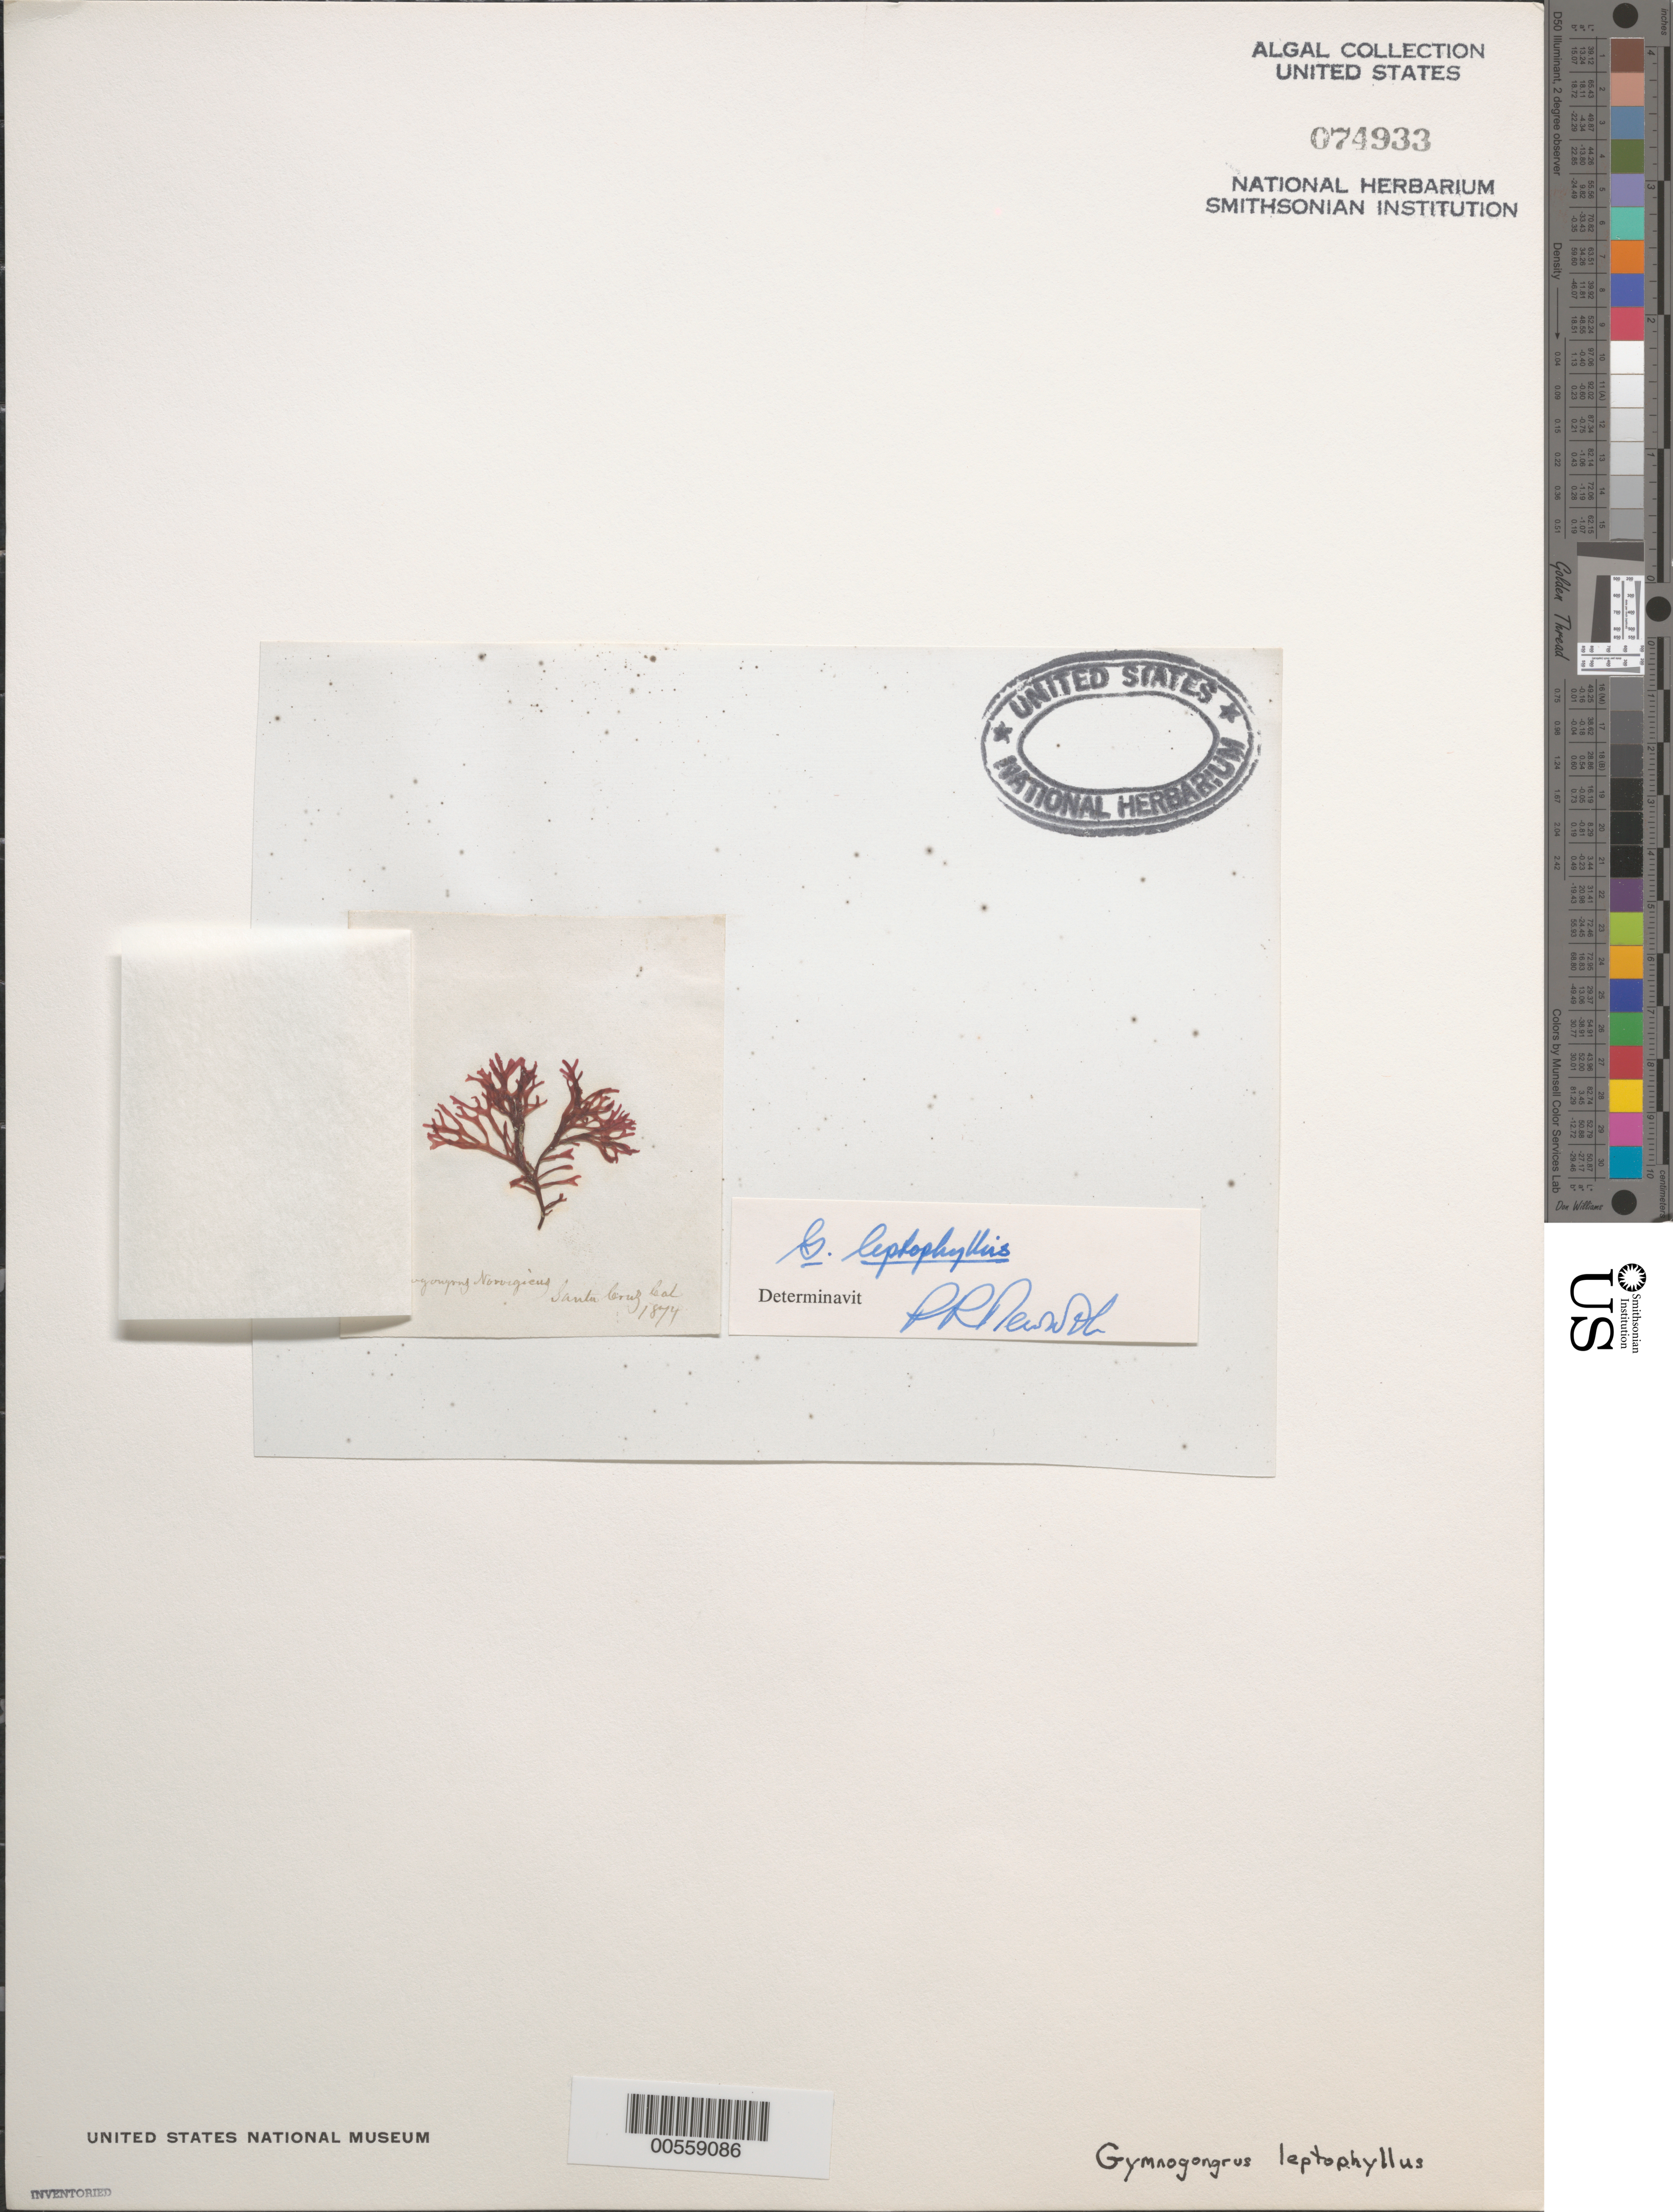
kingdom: Plantae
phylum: Rhodophyta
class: Florideophyceae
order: Gigartinales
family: Phyllophoraceae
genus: Besa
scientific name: Besa leptophylla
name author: (J. Agardh) M.S.Calderon & K.A. Miller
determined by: Algae name updating Project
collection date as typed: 1874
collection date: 1874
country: United States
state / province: California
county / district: Santa Cruz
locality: Santa Cruz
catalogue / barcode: US 74933